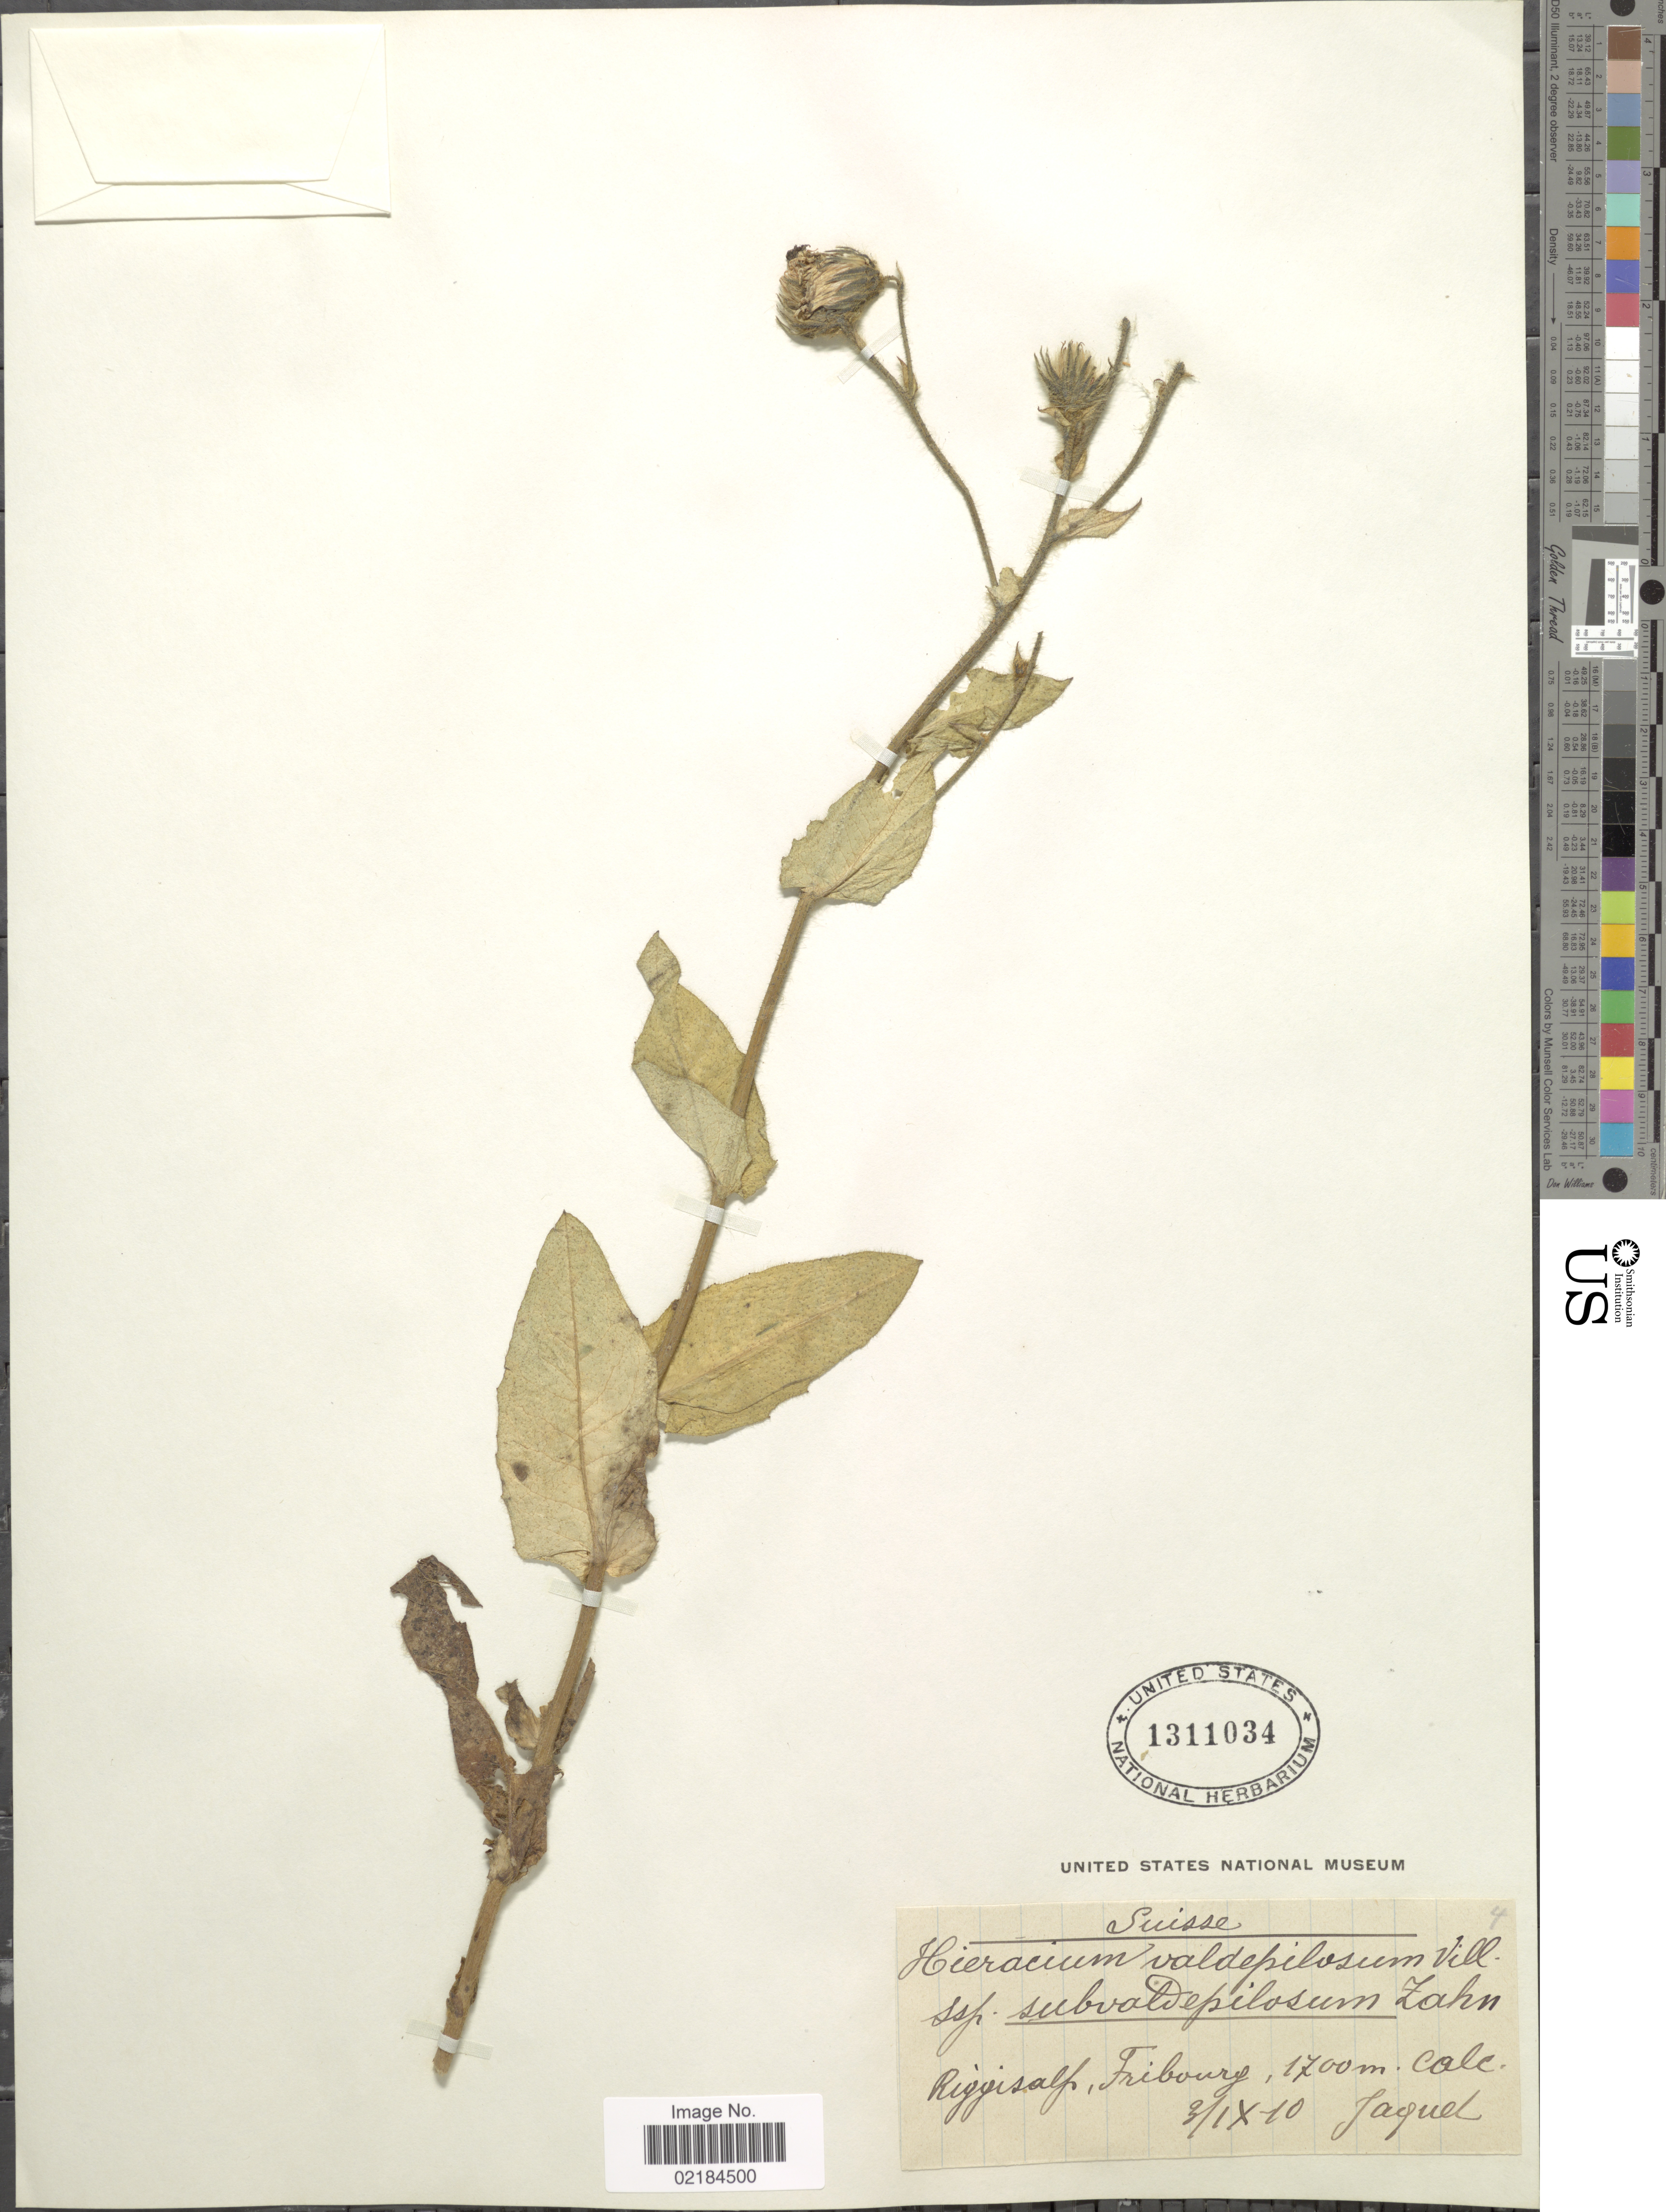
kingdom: Plantae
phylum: Tracheophyta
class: Magnoliopsida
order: Asterales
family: Asteraceae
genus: Hieracium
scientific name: Hieracium valdepilosum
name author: Vill.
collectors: -. Jaquet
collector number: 4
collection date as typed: Transcribed d/m/y: 3/9/10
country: Switzerland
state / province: Fribourg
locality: Suisse, Riggisalp, Fribourg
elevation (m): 1700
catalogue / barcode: US 1311034